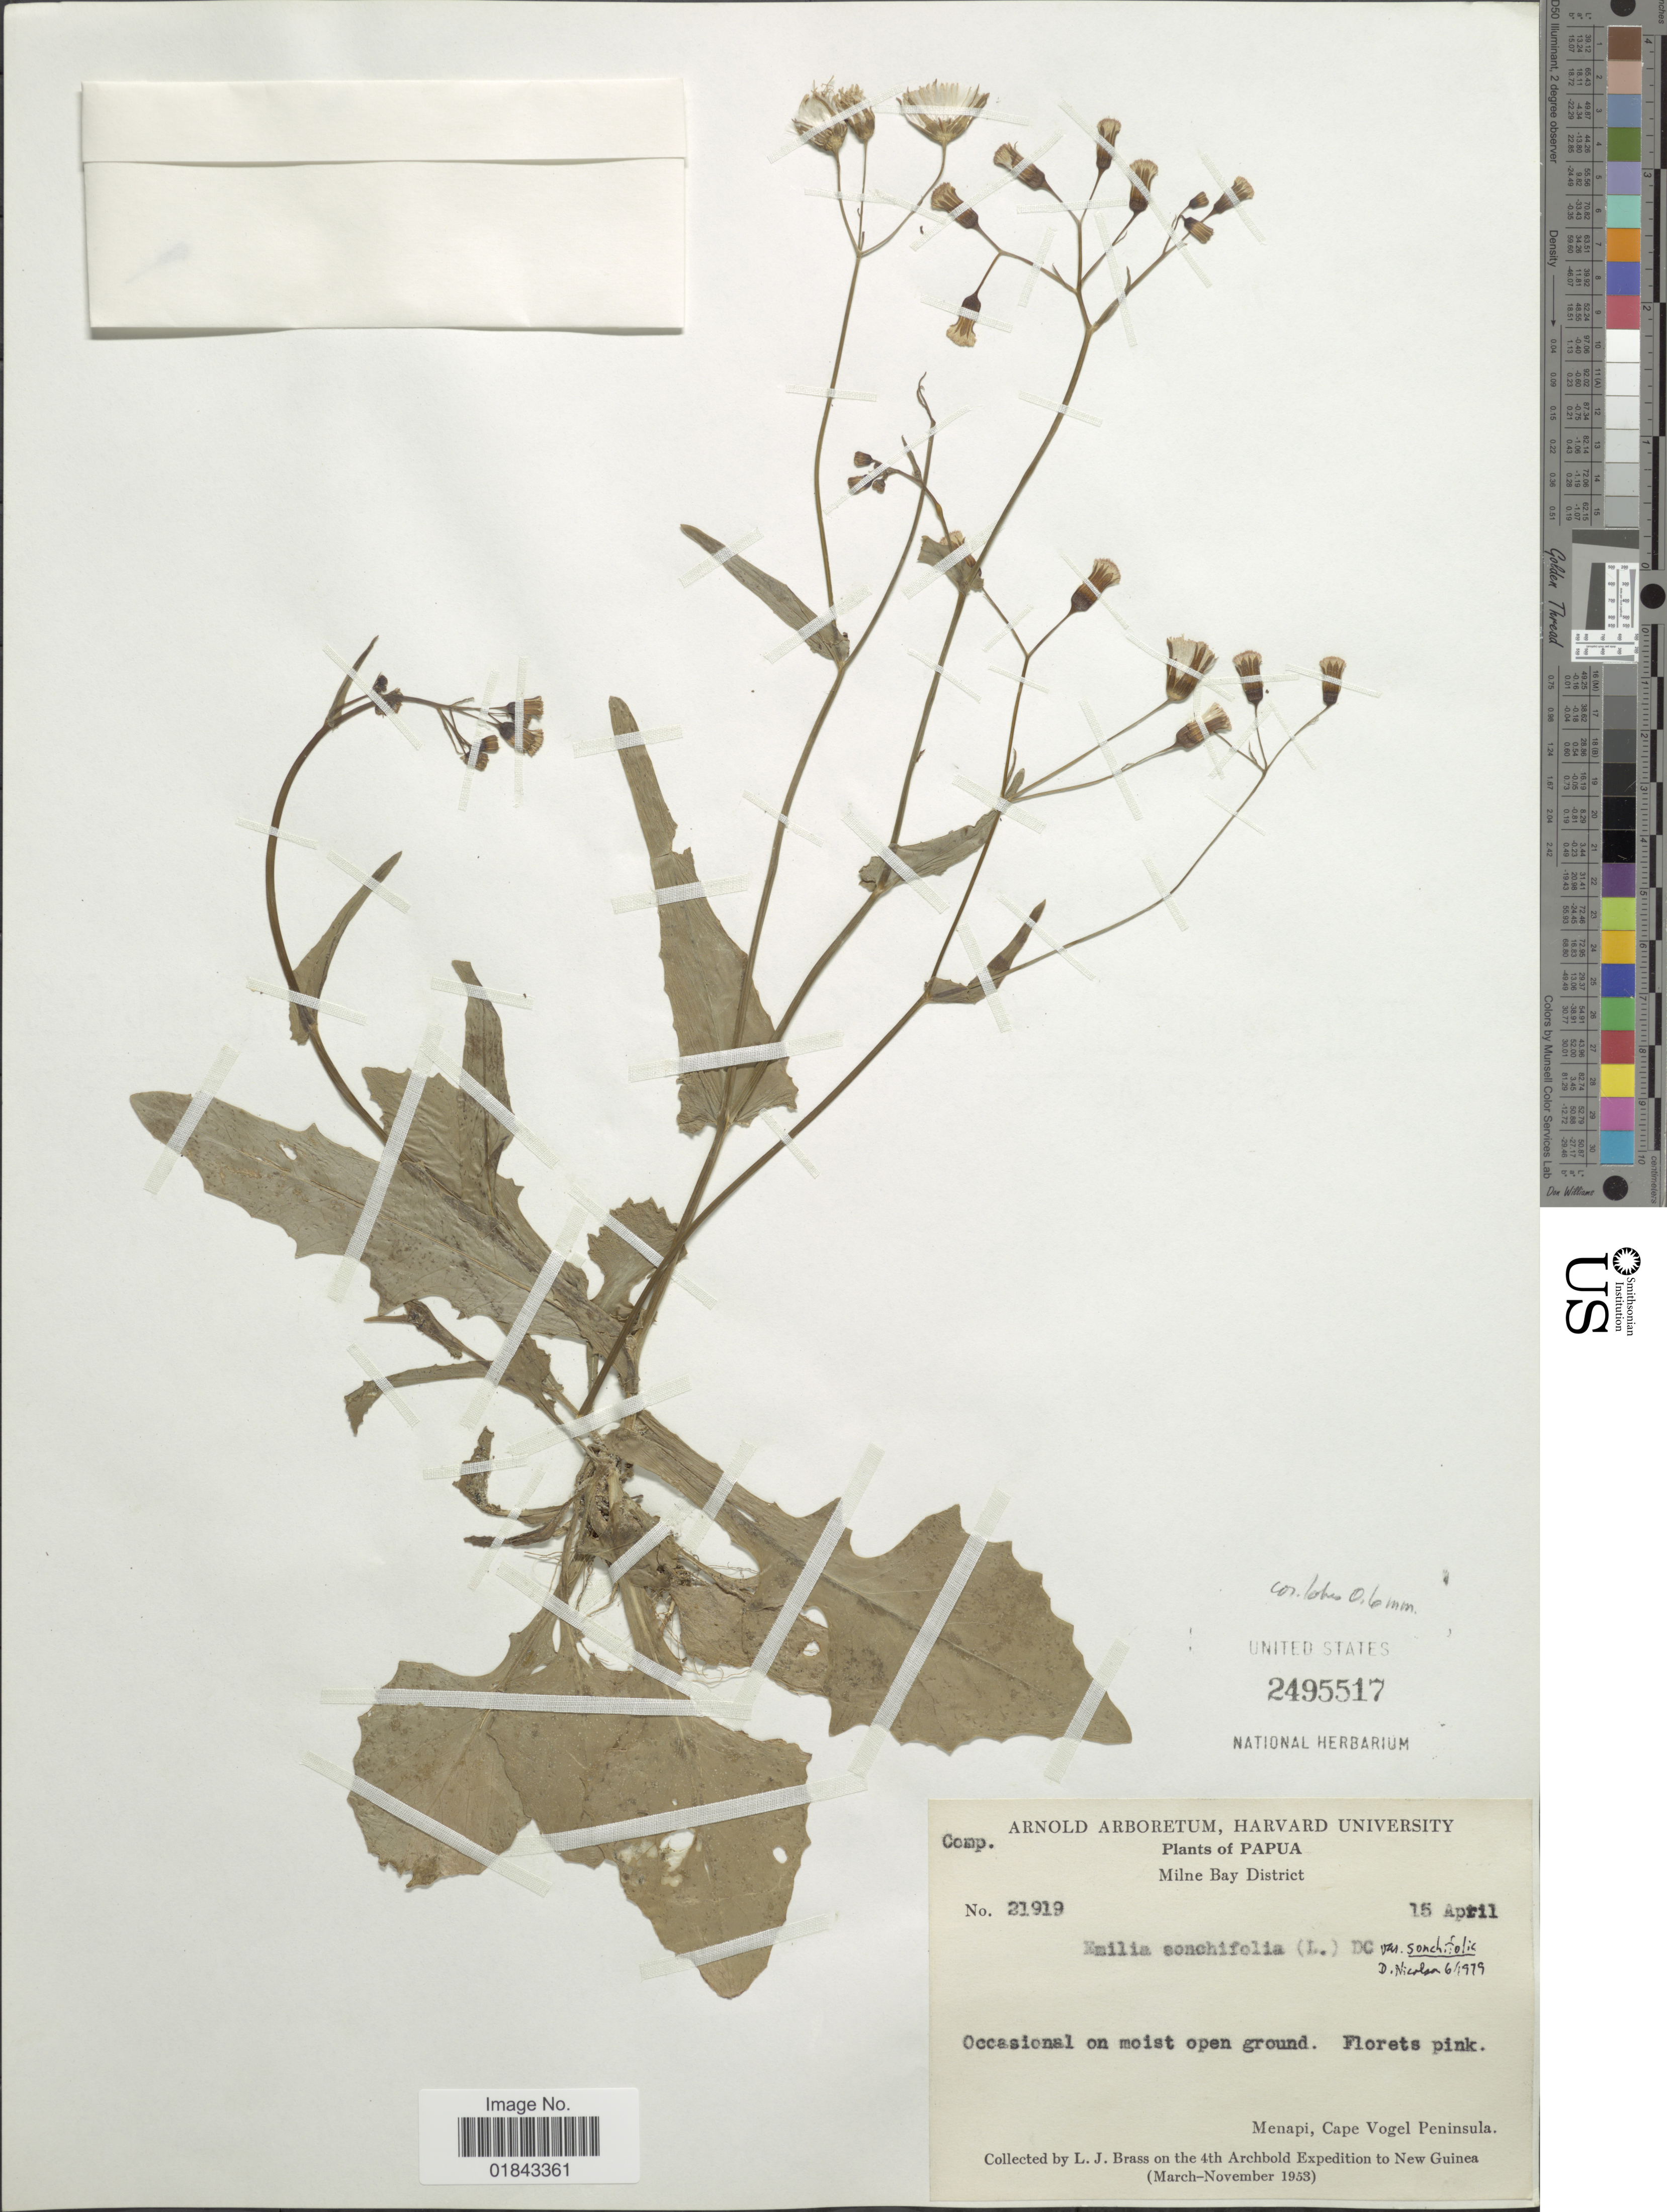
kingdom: Plantae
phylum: Tracheophyta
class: Magnoliopsida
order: Asterales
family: Asteraceae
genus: Emilia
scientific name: Emilia sonchifolia var. javanica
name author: (Burm. f.) Mattf.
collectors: L. J. Brass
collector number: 21919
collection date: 1953-04-15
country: Papua New Guinea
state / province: Milne Bay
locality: Milne Bay District, occasional on moist open ground, Menapi, Cape Vogel Peninsula.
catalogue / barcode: US 2495517